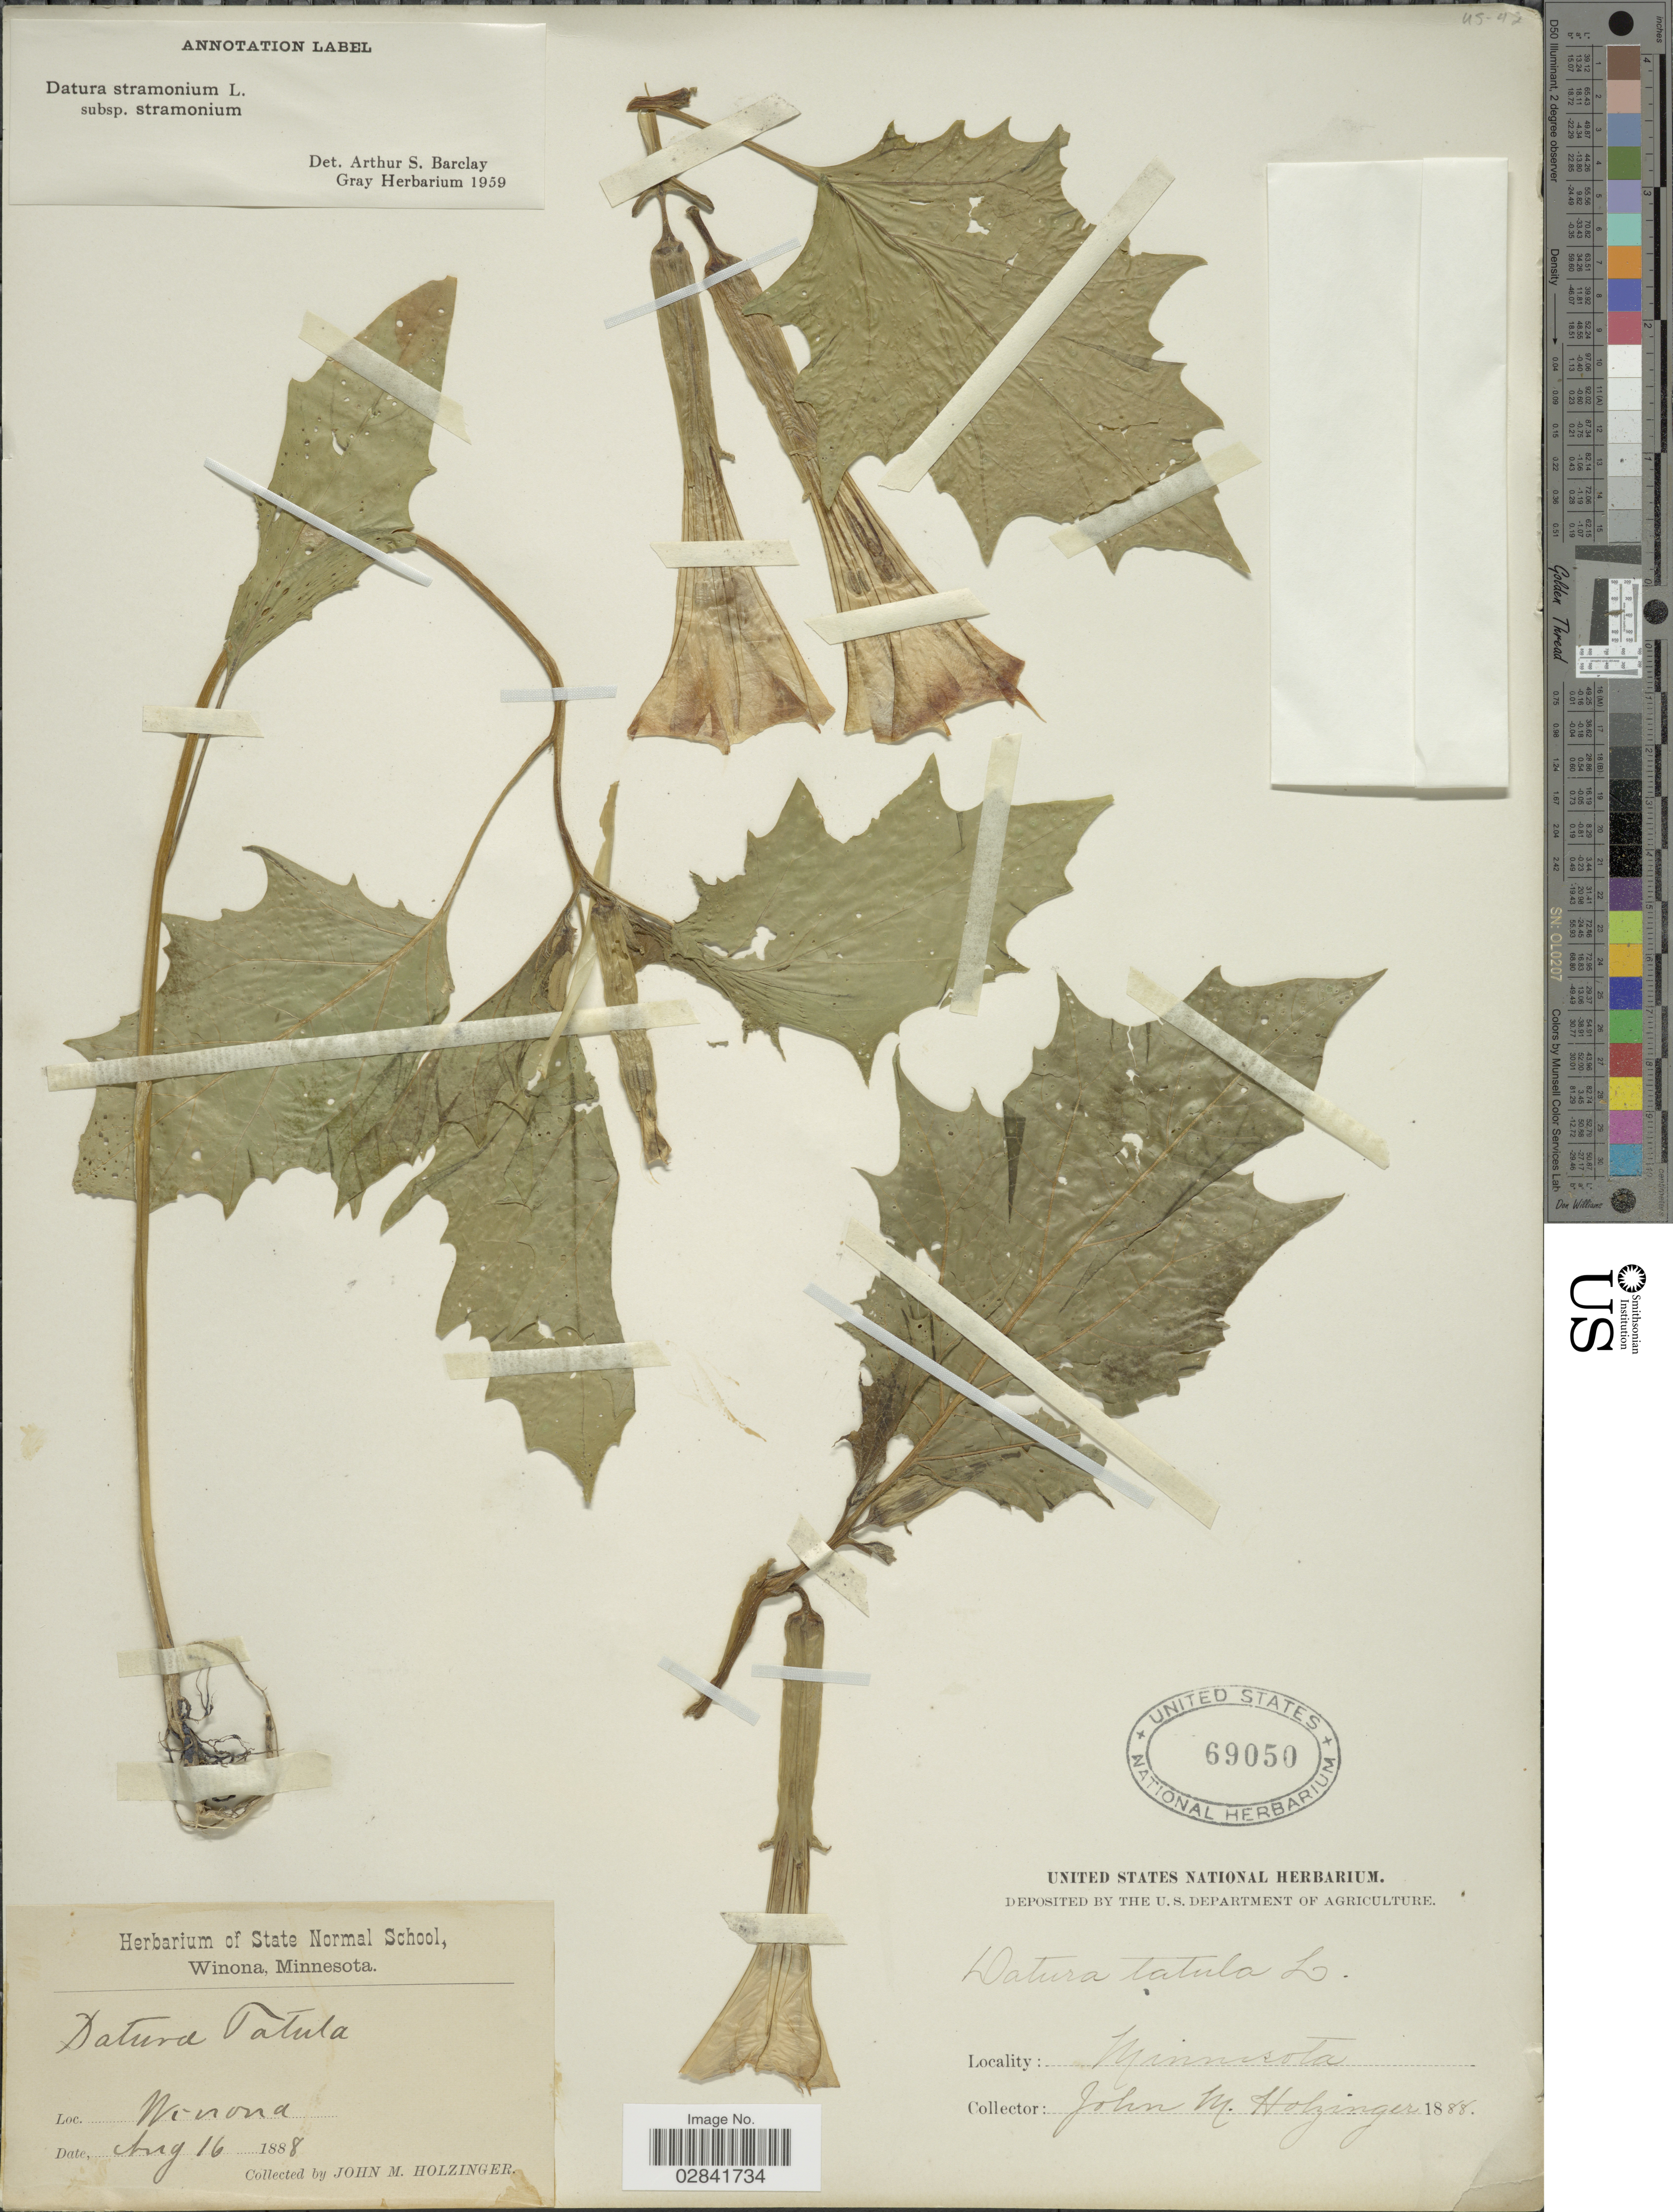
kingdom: Plantae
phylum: Tracheophyta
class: Magnoliopsida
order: Solanales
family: Solanaceae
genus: Datura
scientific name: Datura stramonium subsp. stramonium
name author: L.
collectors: J. M. Holzinger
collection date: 1888-08-16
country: United States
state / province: Minnesota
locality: Winona.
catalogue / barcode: US 69050